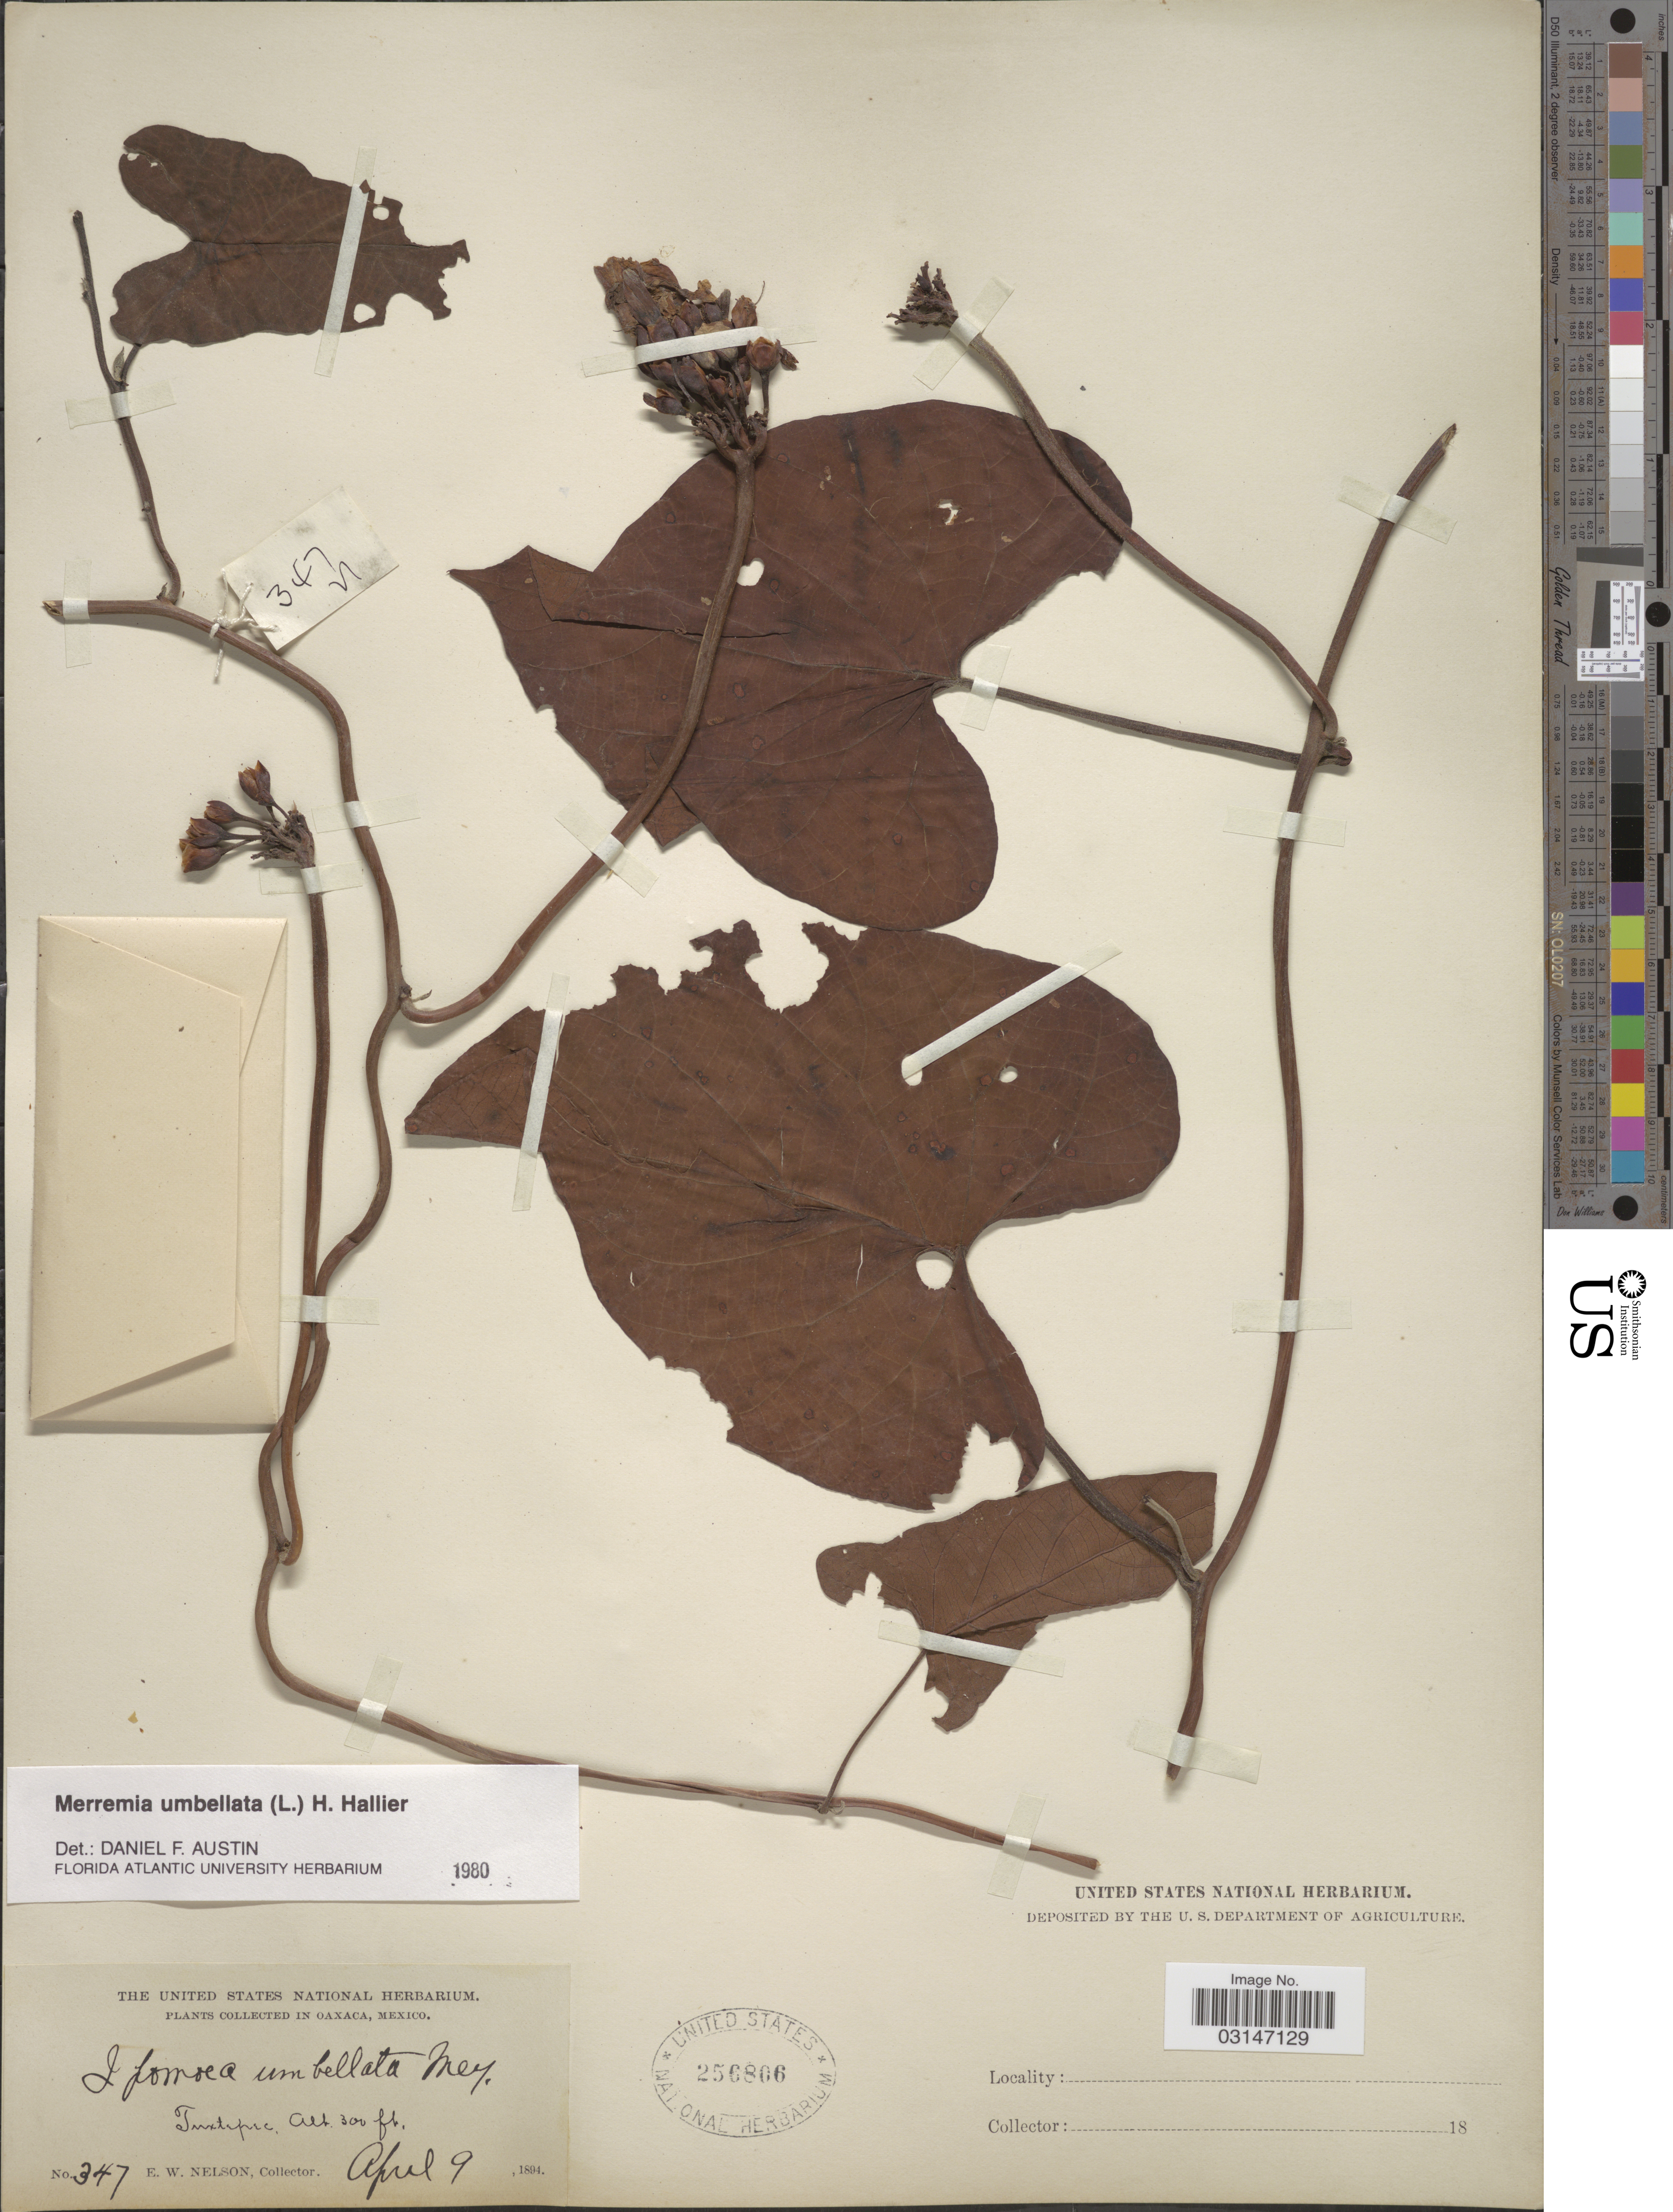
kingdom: Plantae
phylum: Tracheophyta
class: Magnoliopsida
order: Solanales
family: Convolvulaceae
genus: Camonea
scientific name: Camonea umbellata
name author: (L.) A. R. Simões & Staples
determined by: Strong, Mark T., (BOT), Smithsonian Institution - National Museum of Natural History (UNITED STATES)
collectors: E. W. Nelson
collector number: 347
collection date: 1894-04-09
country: Mexico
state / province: Oaxaca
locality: Tuxtepec.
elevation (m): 91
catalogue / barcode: US 256806